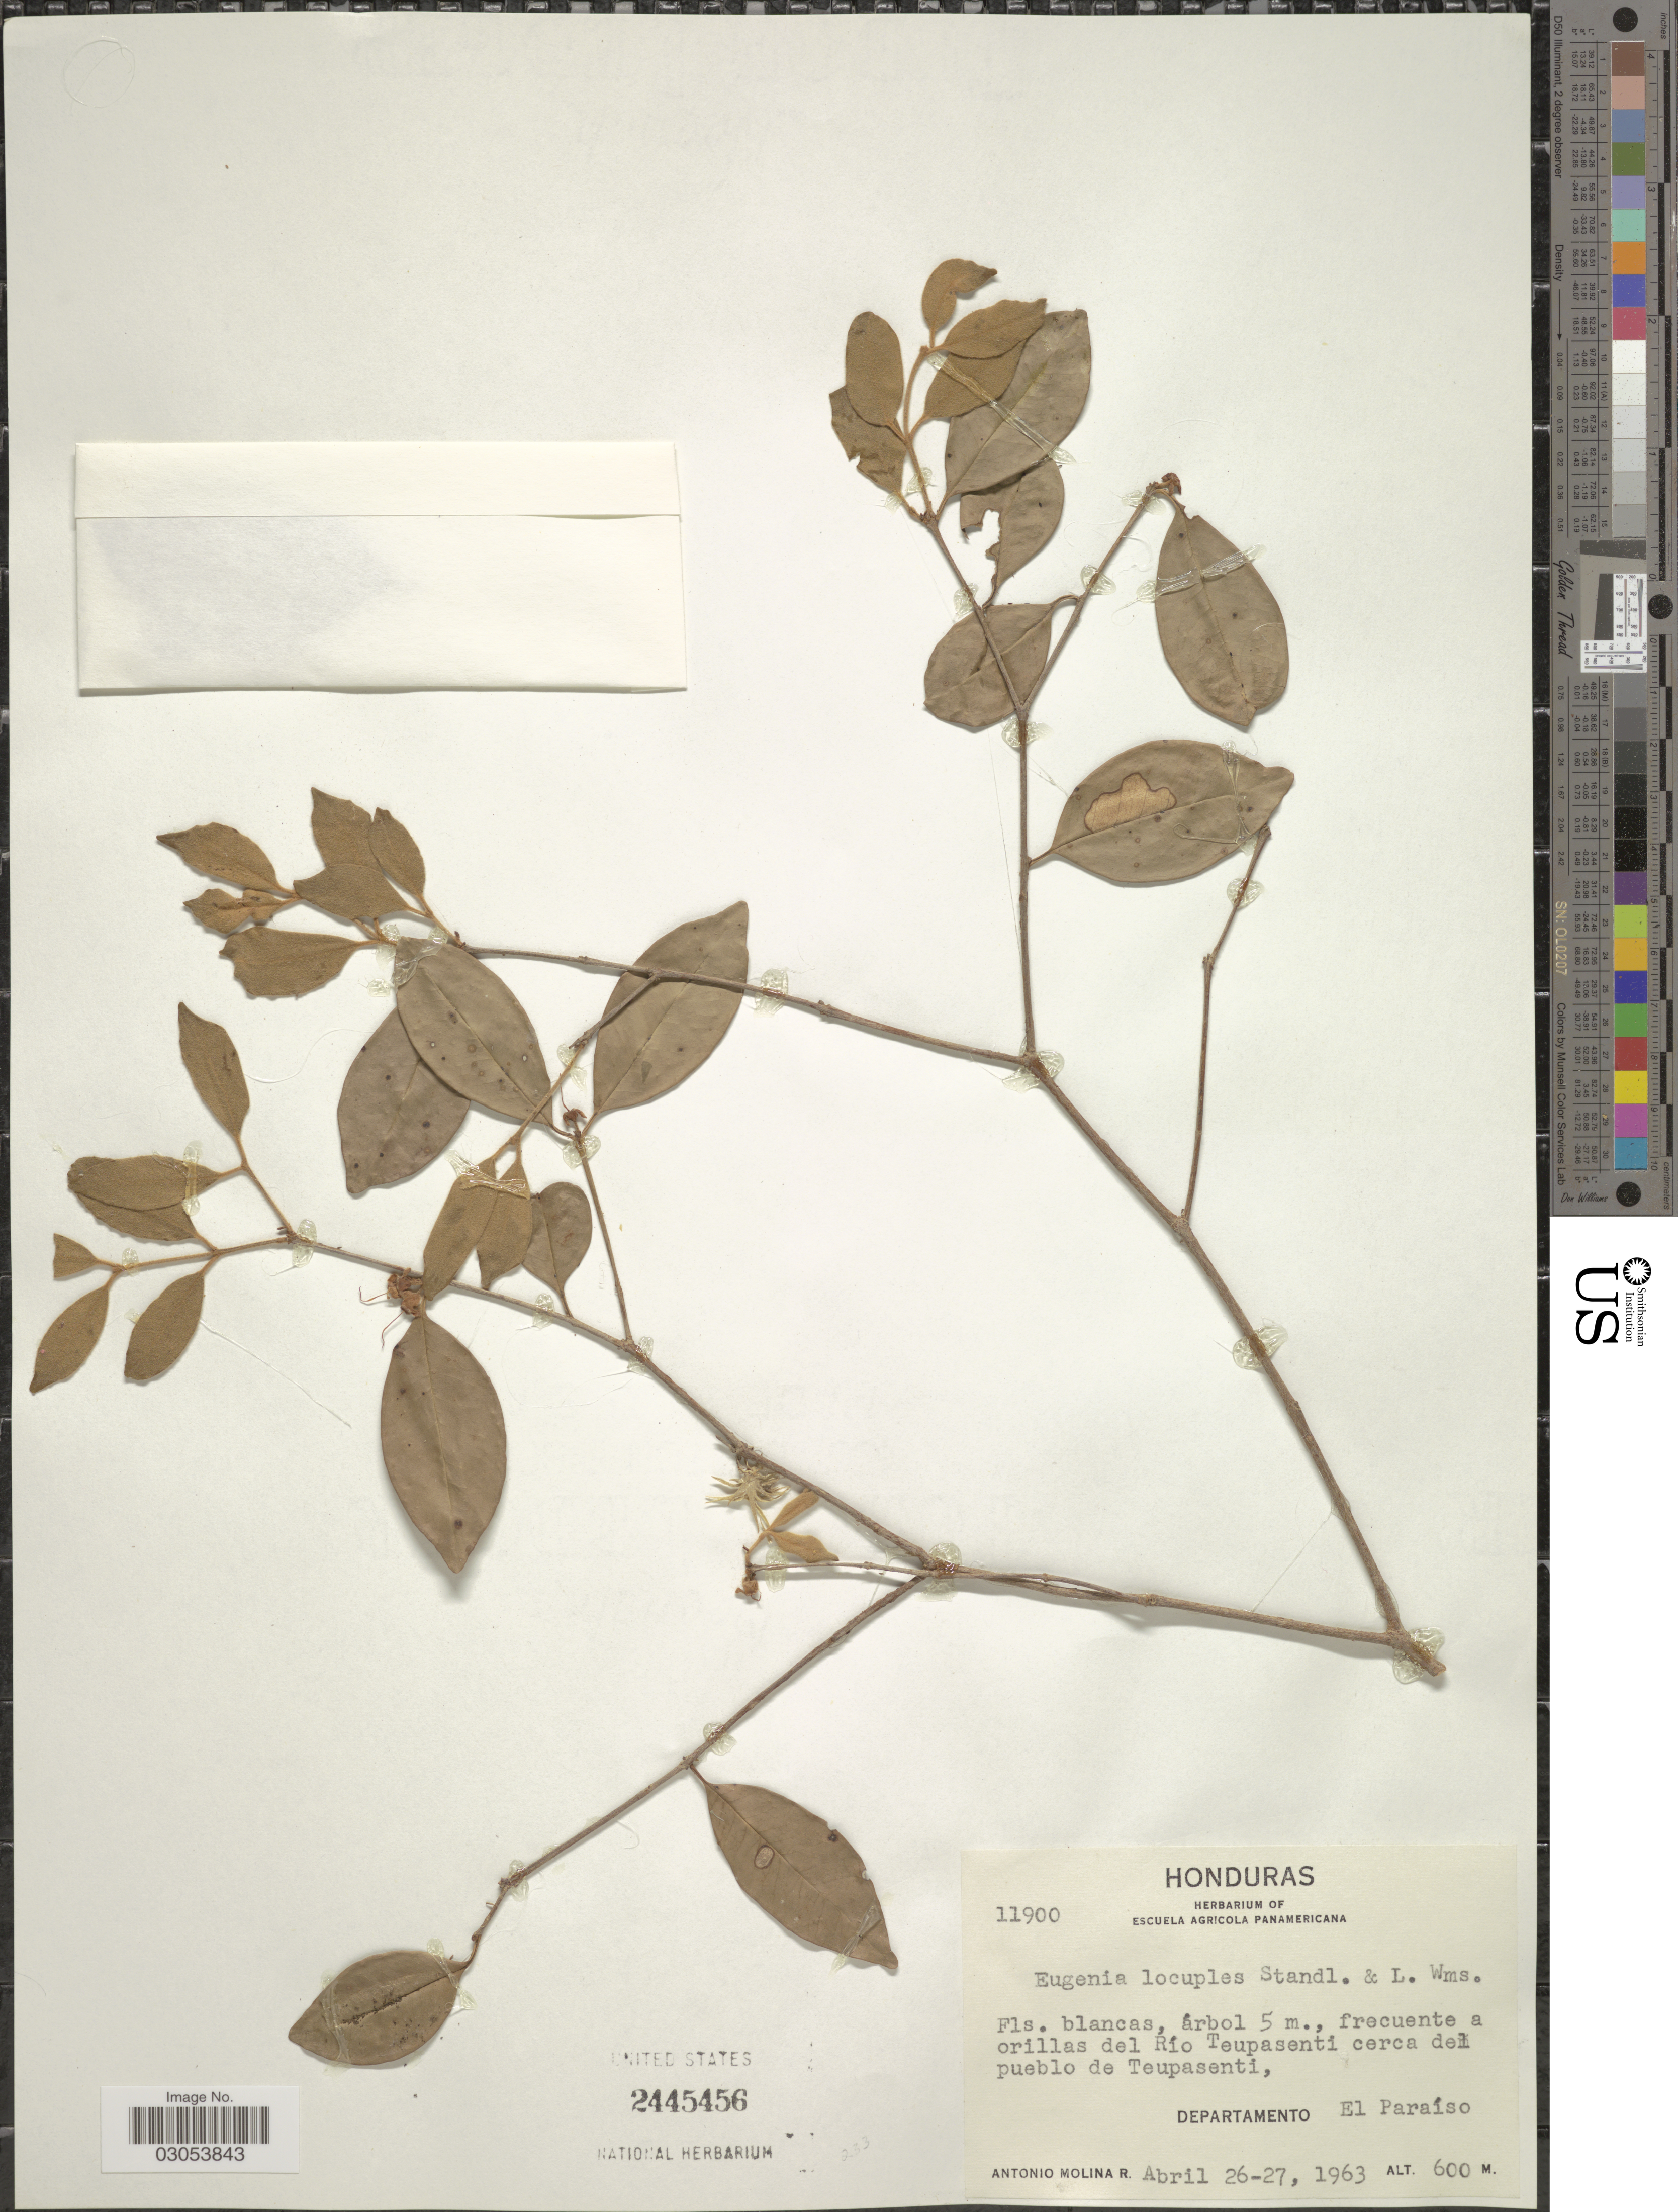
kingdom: Plantae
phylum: Tracheophyta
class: Magnoliopsida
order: Myrtales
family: Myrtaceae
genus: Eugenia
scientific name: Eugenia locuples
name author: Standl. & L.O. Williams ex Barrie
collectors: A. Molina R.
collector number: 11900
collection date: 1963-04-26/1963-04-27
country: Honduras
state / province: El Paraíso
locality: Frecuente a orillas del Río Teupasenti cerca del pueblo de Teupasenti, Departamento El Paraíso.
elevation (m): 600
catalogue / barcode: US 2445456